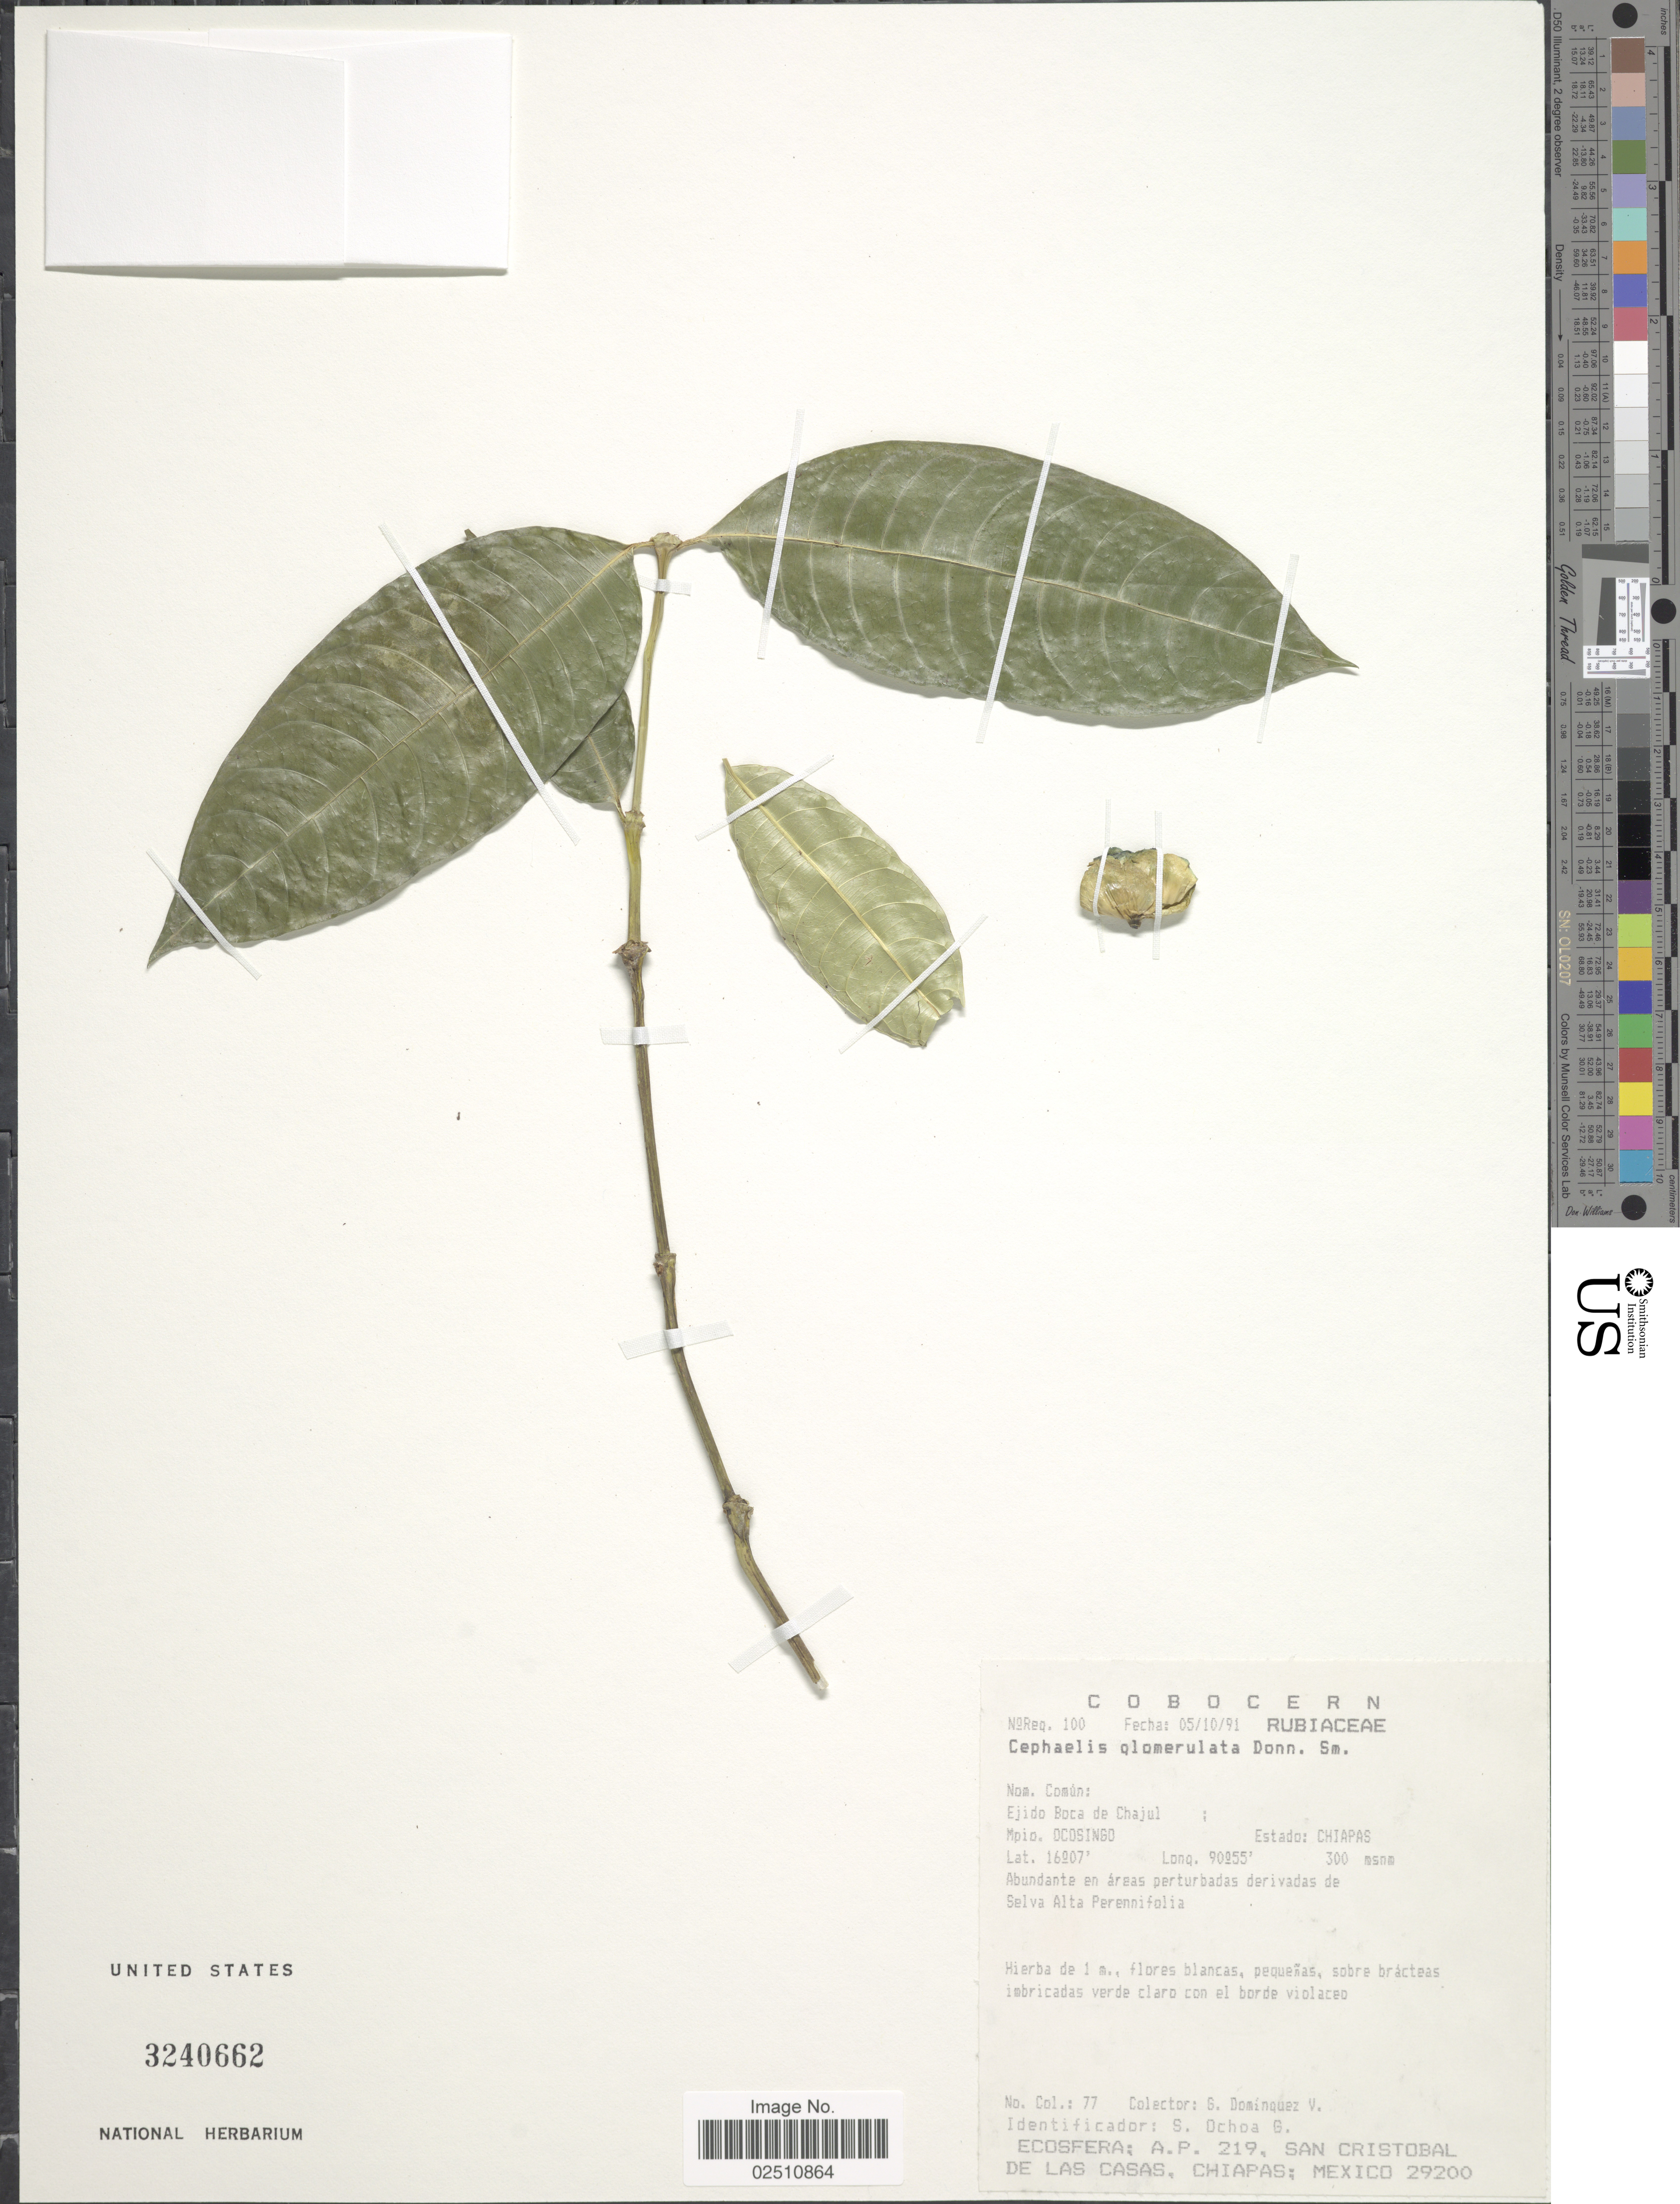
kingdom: Plantae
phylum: Tracheophyta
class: Magnoliopsida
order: Gentianales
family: Rubiaceae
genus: Psychotria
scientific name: Psychotria glomerulata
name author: (Donn. Sm.) Steyerm.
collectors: G. Dominiquez V.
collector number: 77/100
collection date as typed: Transcribed d/m/y: 5/10/91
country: Mexico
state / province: Chiapas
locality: Mpio. Ocosingo, San Cristobal de Las Casas, Mexico 29200 [unsure placement]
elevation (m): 300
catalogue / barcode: US 3240662